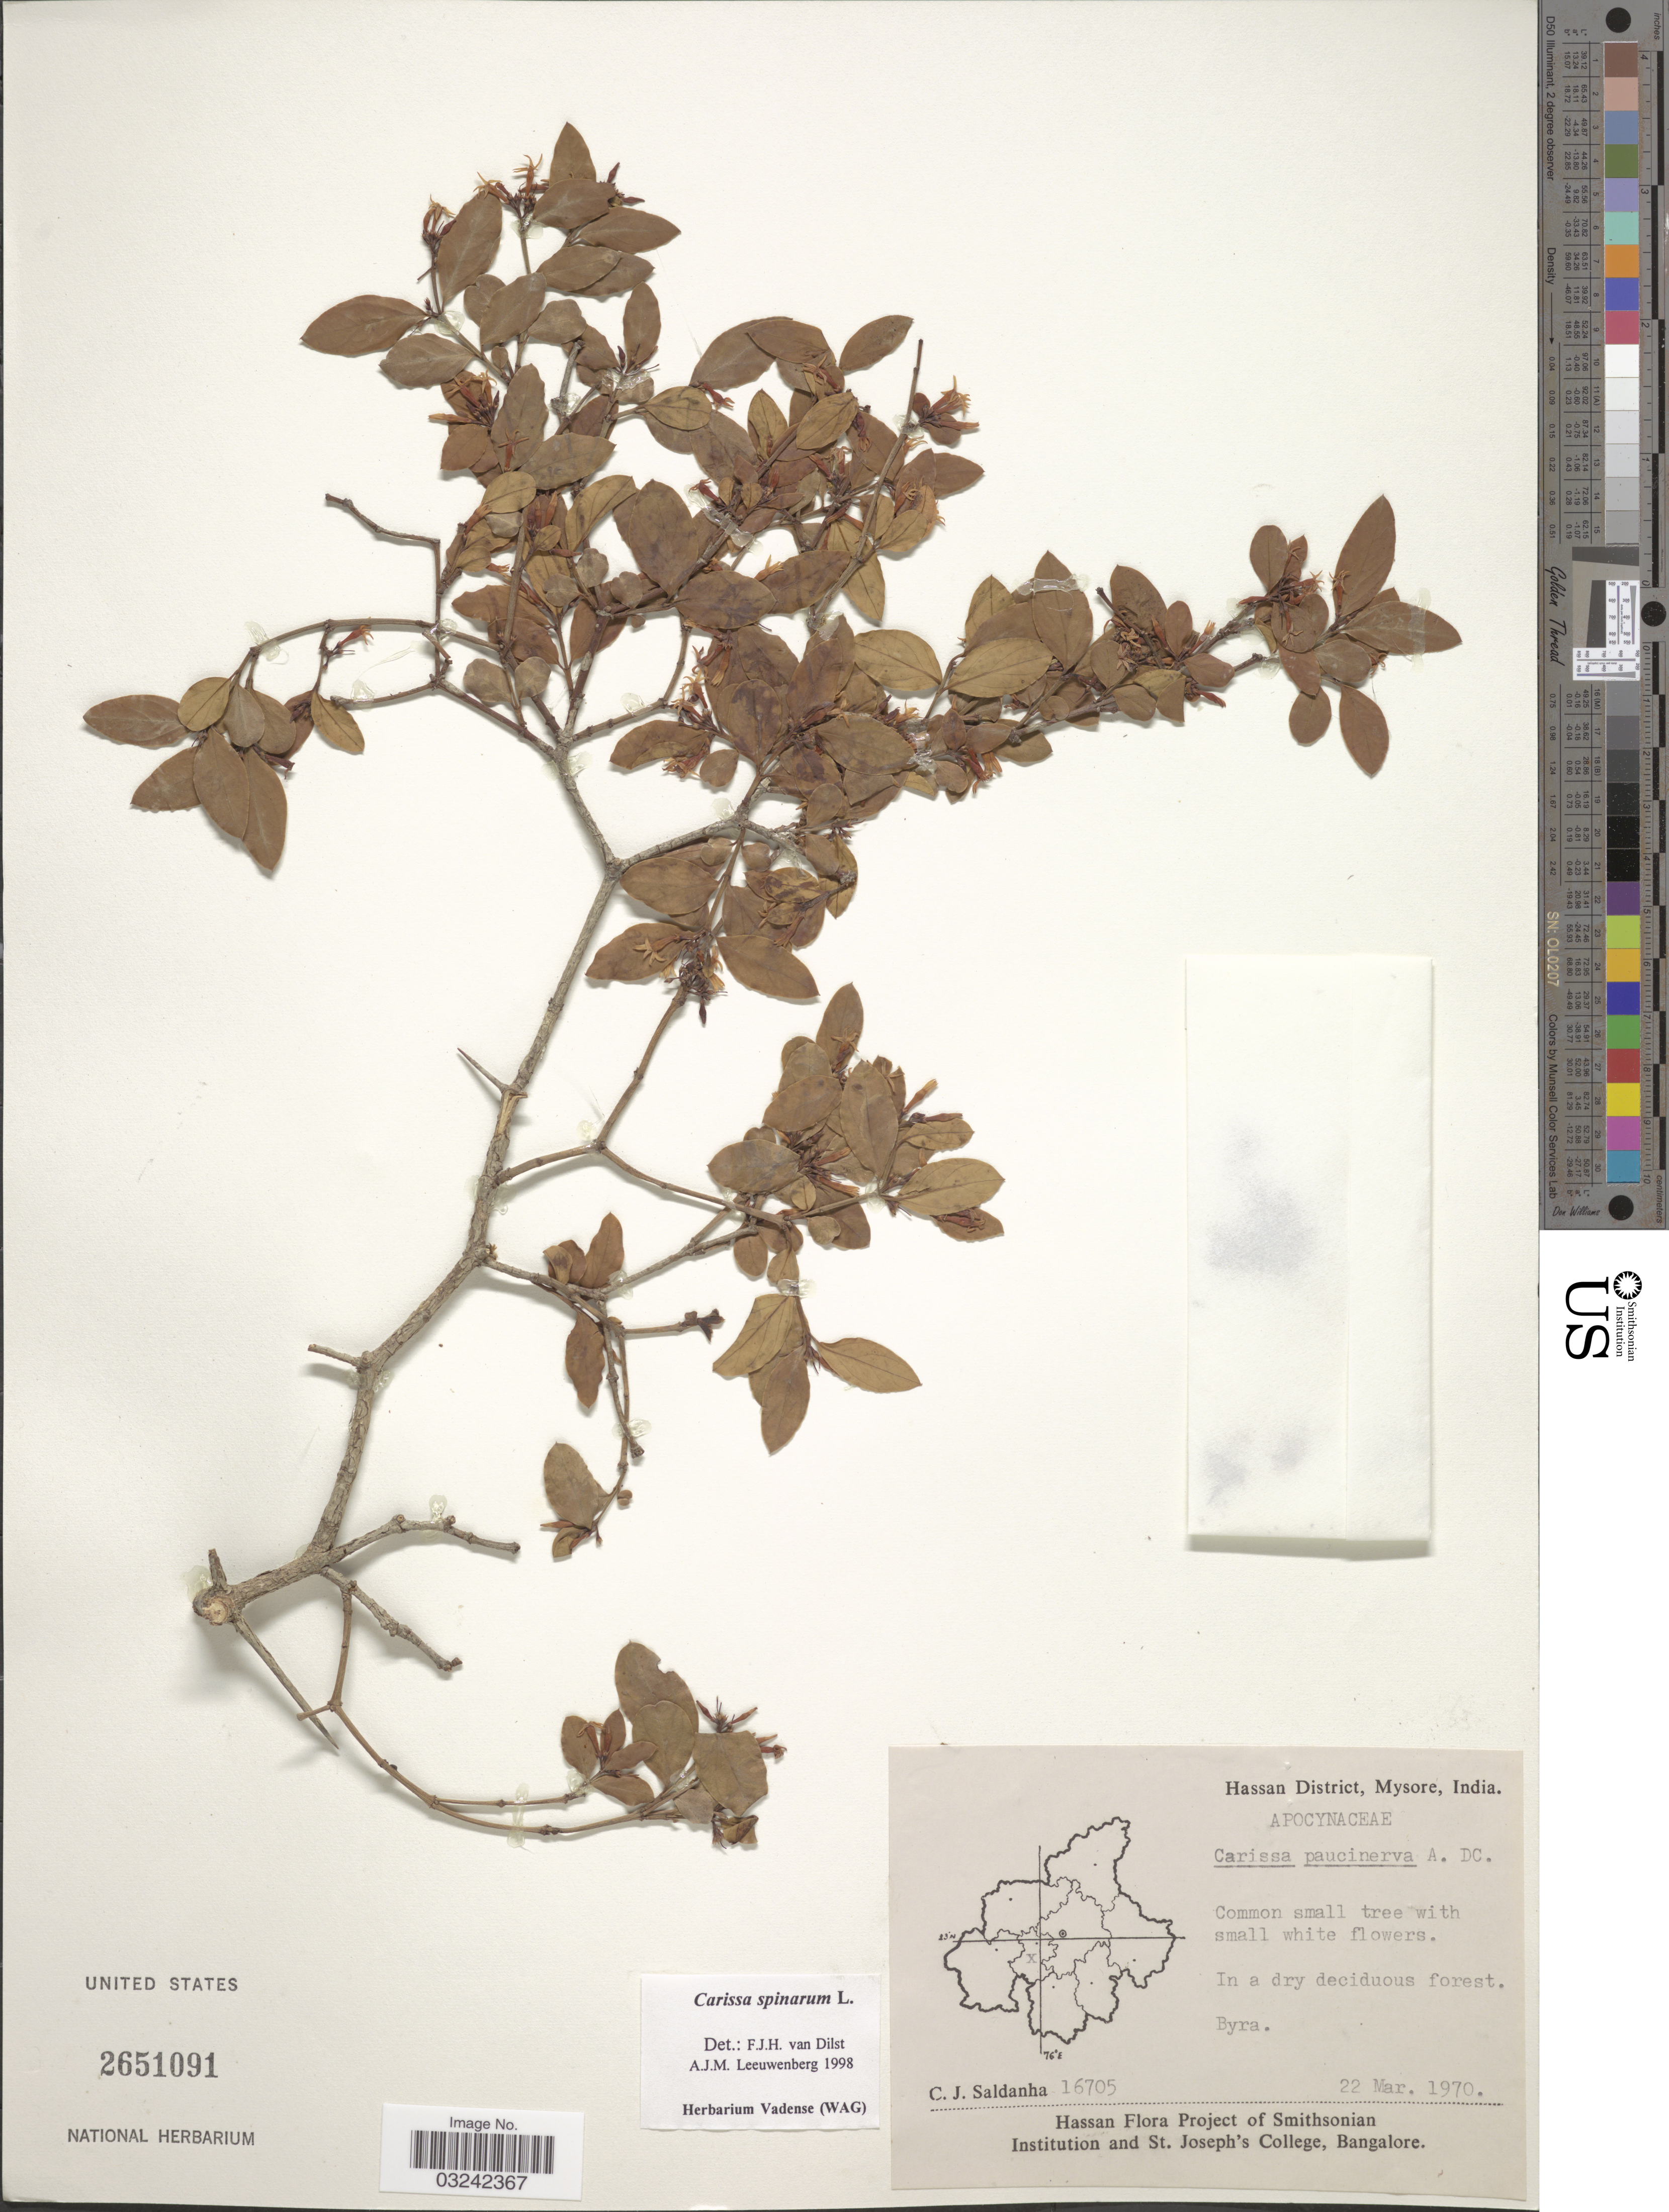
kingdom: Plantae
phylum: Tracheophyta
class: Magnoliopsida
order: Gentianales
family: Apocynaceae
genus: Carissa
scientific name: Carissa spinarum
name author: L.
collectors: C. J. Saldanha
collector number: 16705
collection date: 1970-03-22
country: India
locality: Hassan District, Mysore. Byra.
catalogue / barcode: US 2651091